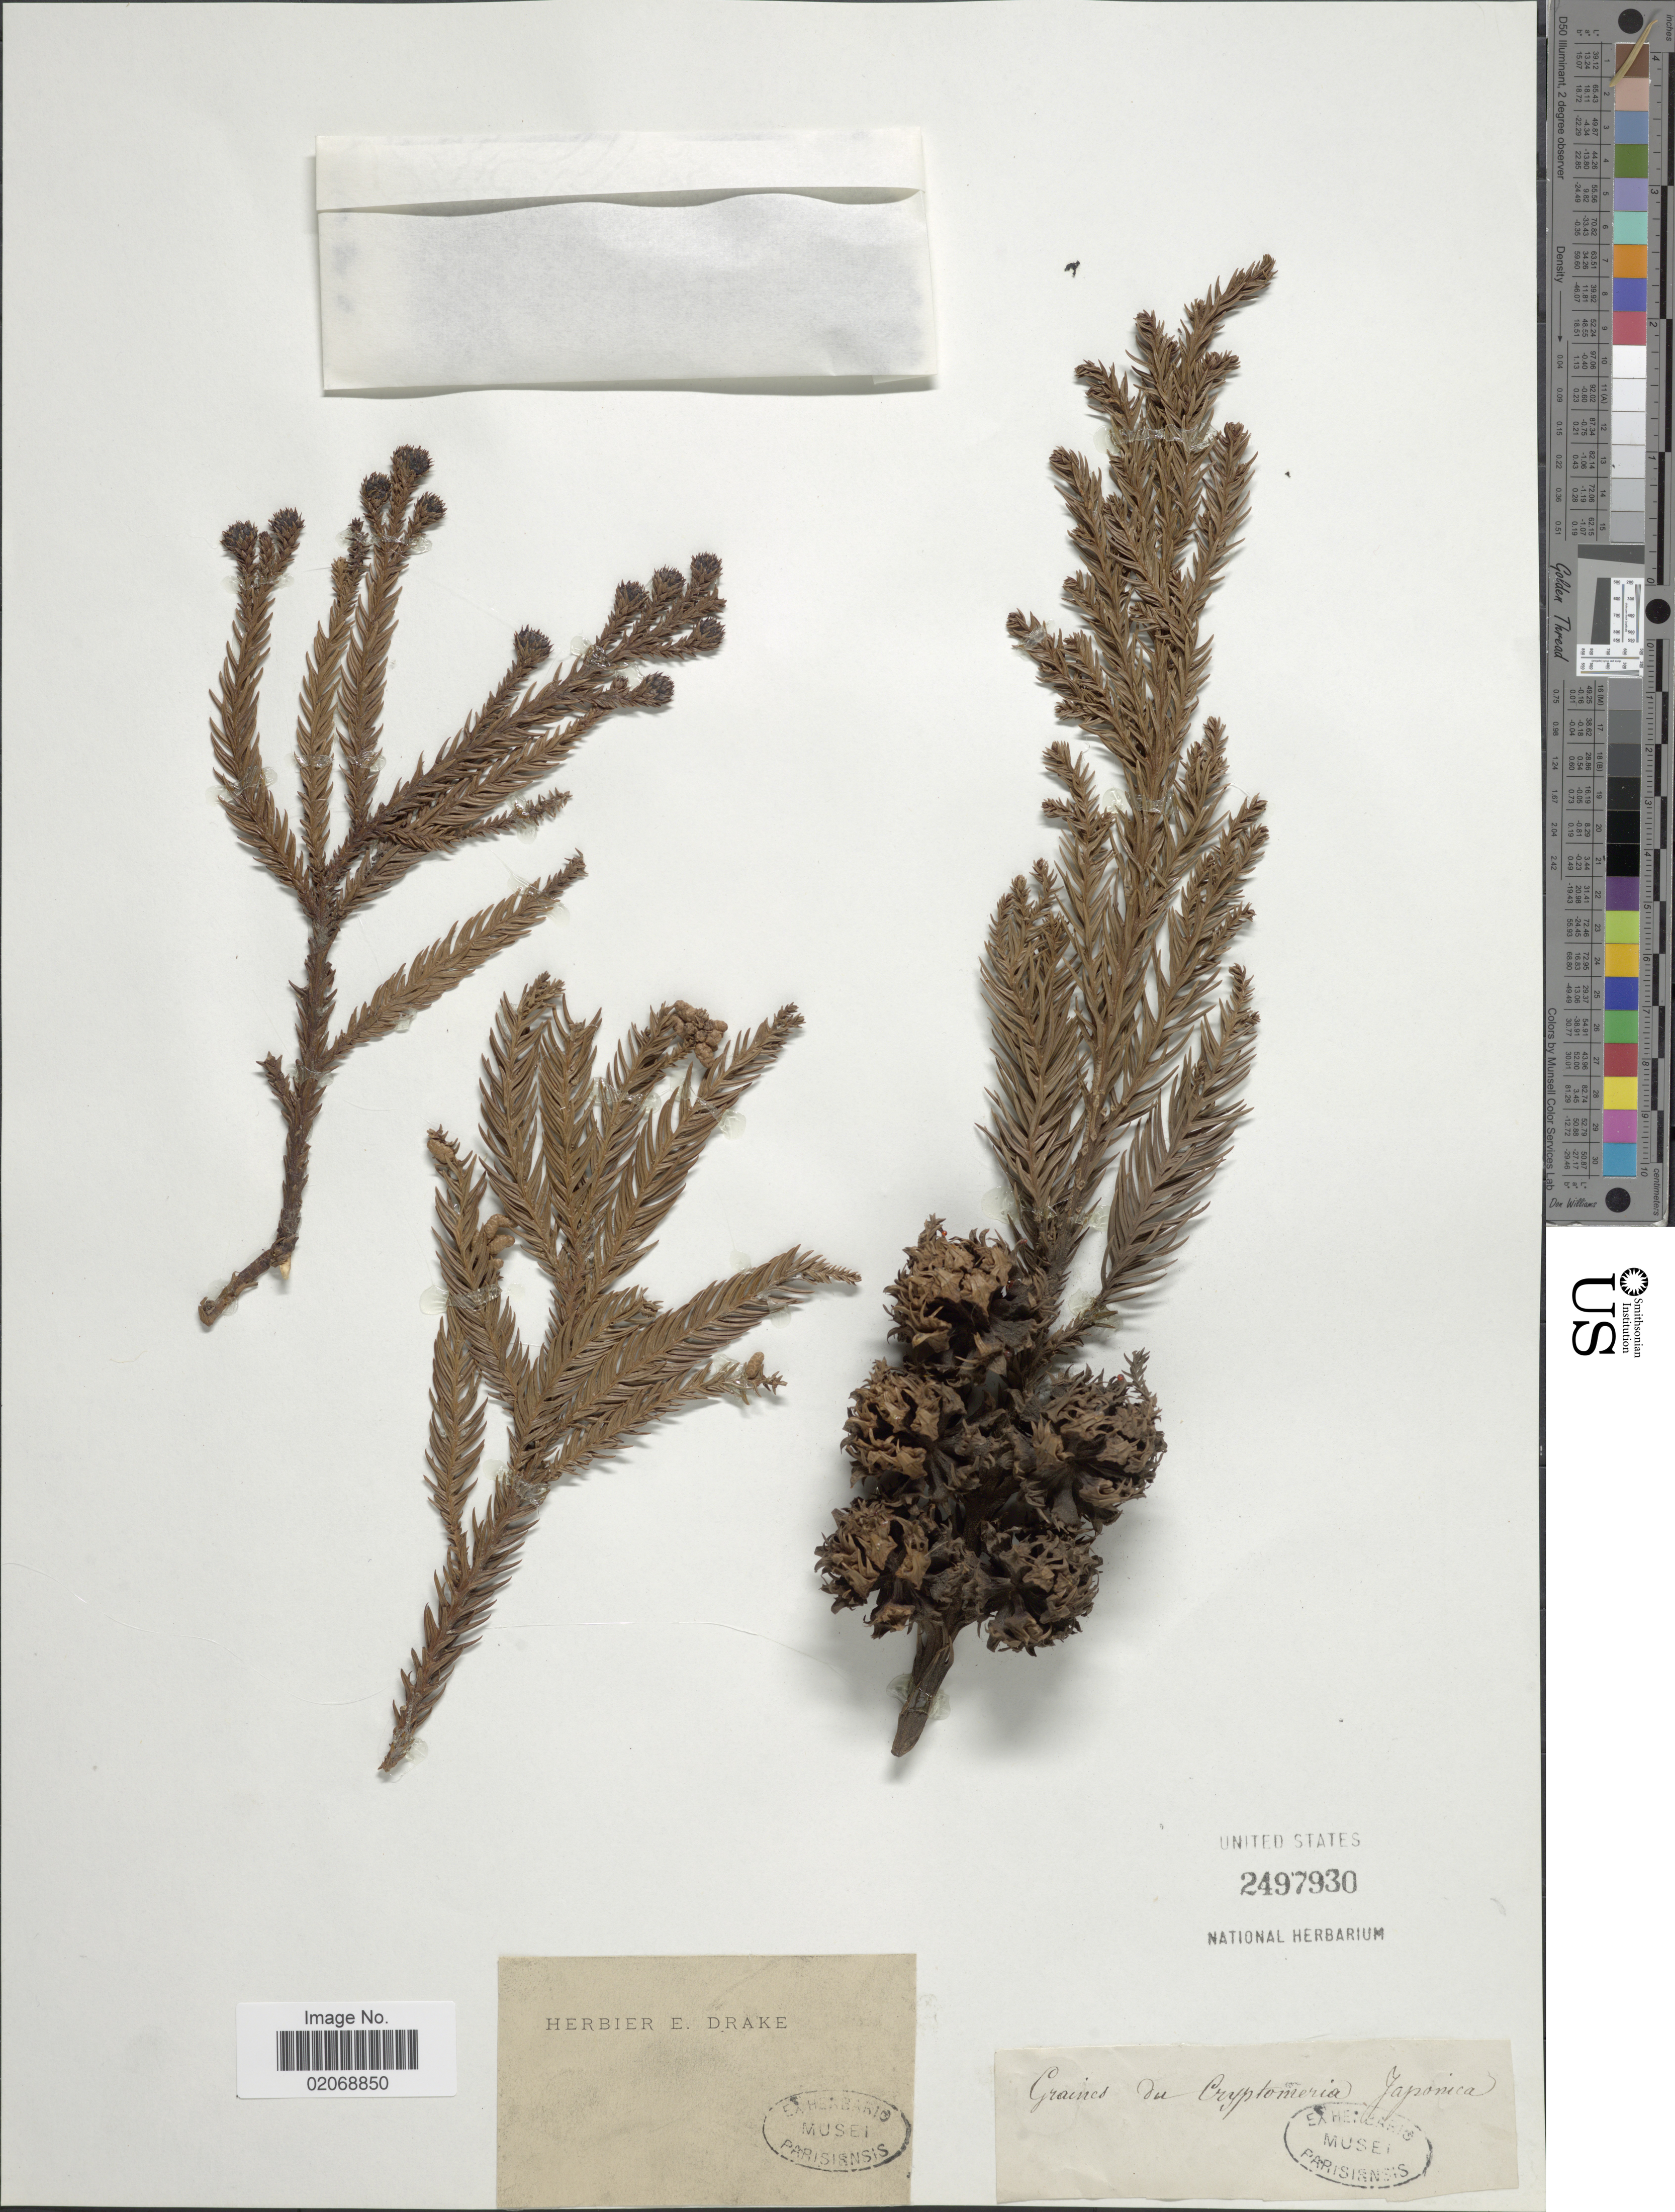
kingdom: Plantae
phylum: Tracheophyta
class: Pinopsida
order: Pinales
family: Cupressaceae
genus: Cryptomeria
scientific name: Cryptomeria japonica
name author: (Thunb. ex L. f.) D. Don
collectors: ex herb. E. Drake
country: Japan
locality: Graines du Cryptomeria [unsure placement]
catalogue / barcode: US 2497930